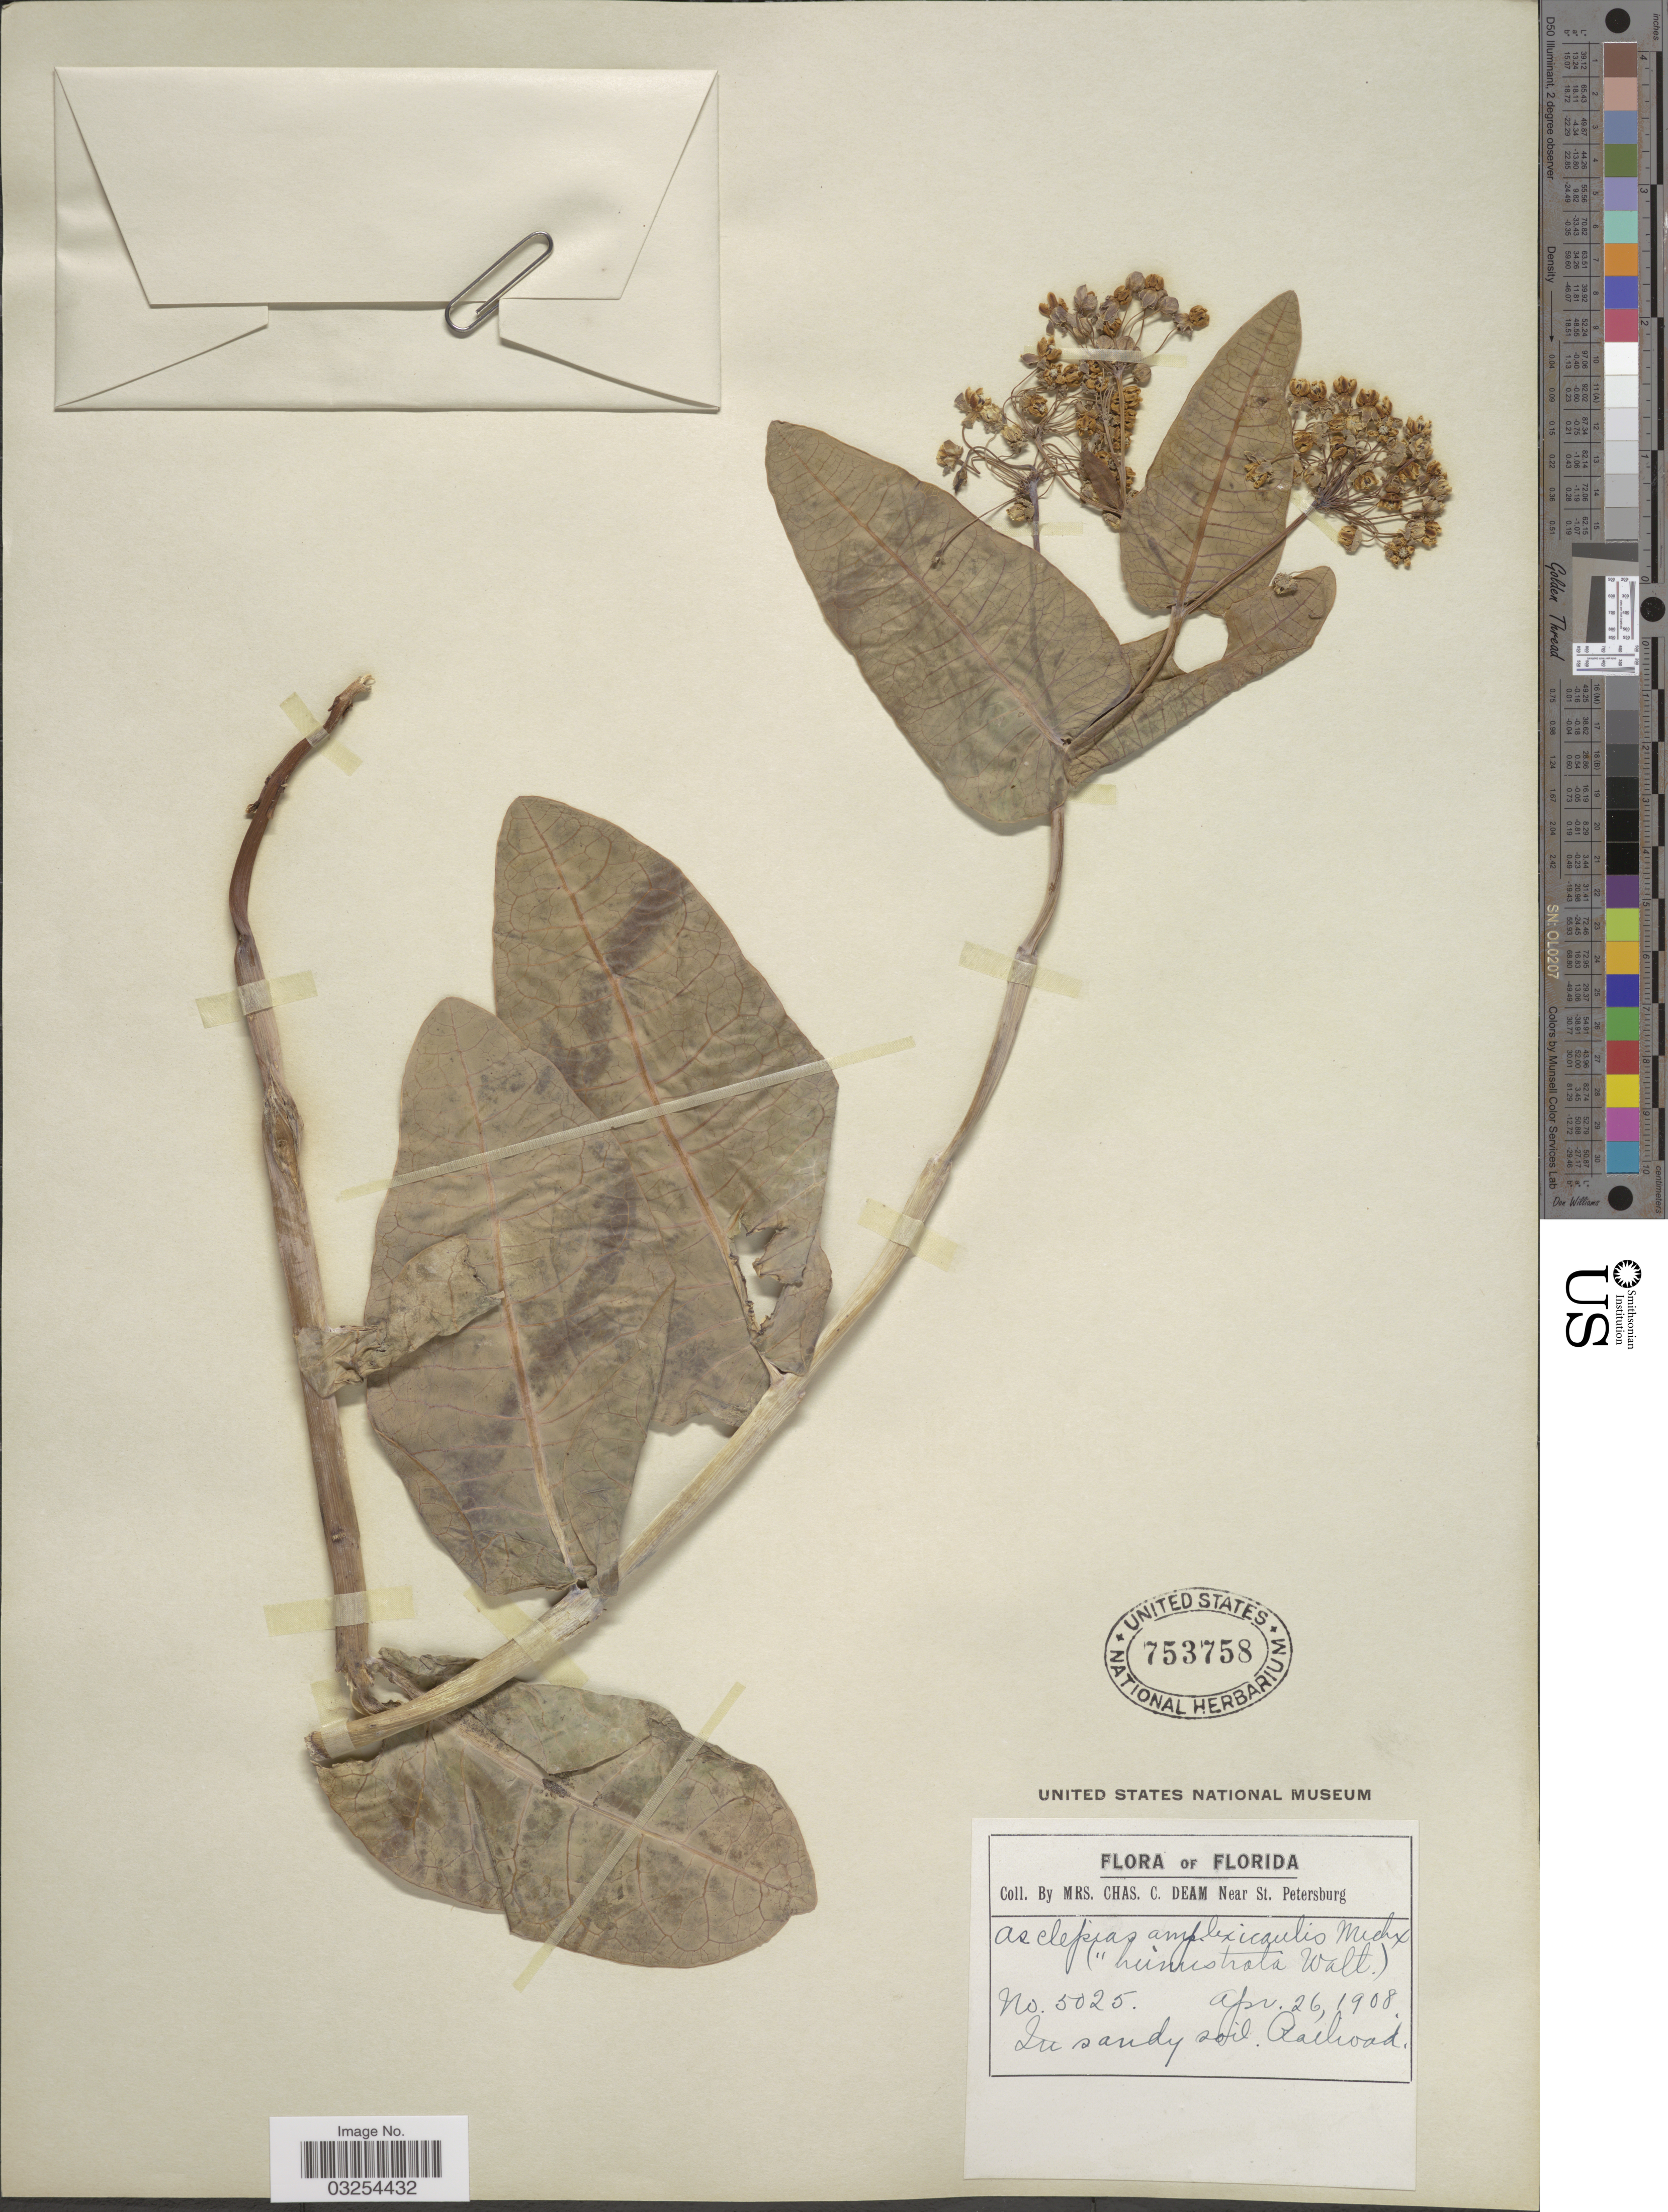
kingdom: Plantae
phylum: Tracheophyta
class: Magnoliopsida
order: Gentianales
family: Apocynaceae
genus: Asclepias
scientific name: Asclepias humistrata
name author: Walter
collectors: C. Deam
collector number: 5025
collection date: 1908-04-26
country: United States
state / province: Florida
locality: Near St. Petersburg. Railroad.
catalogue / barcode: US 753758